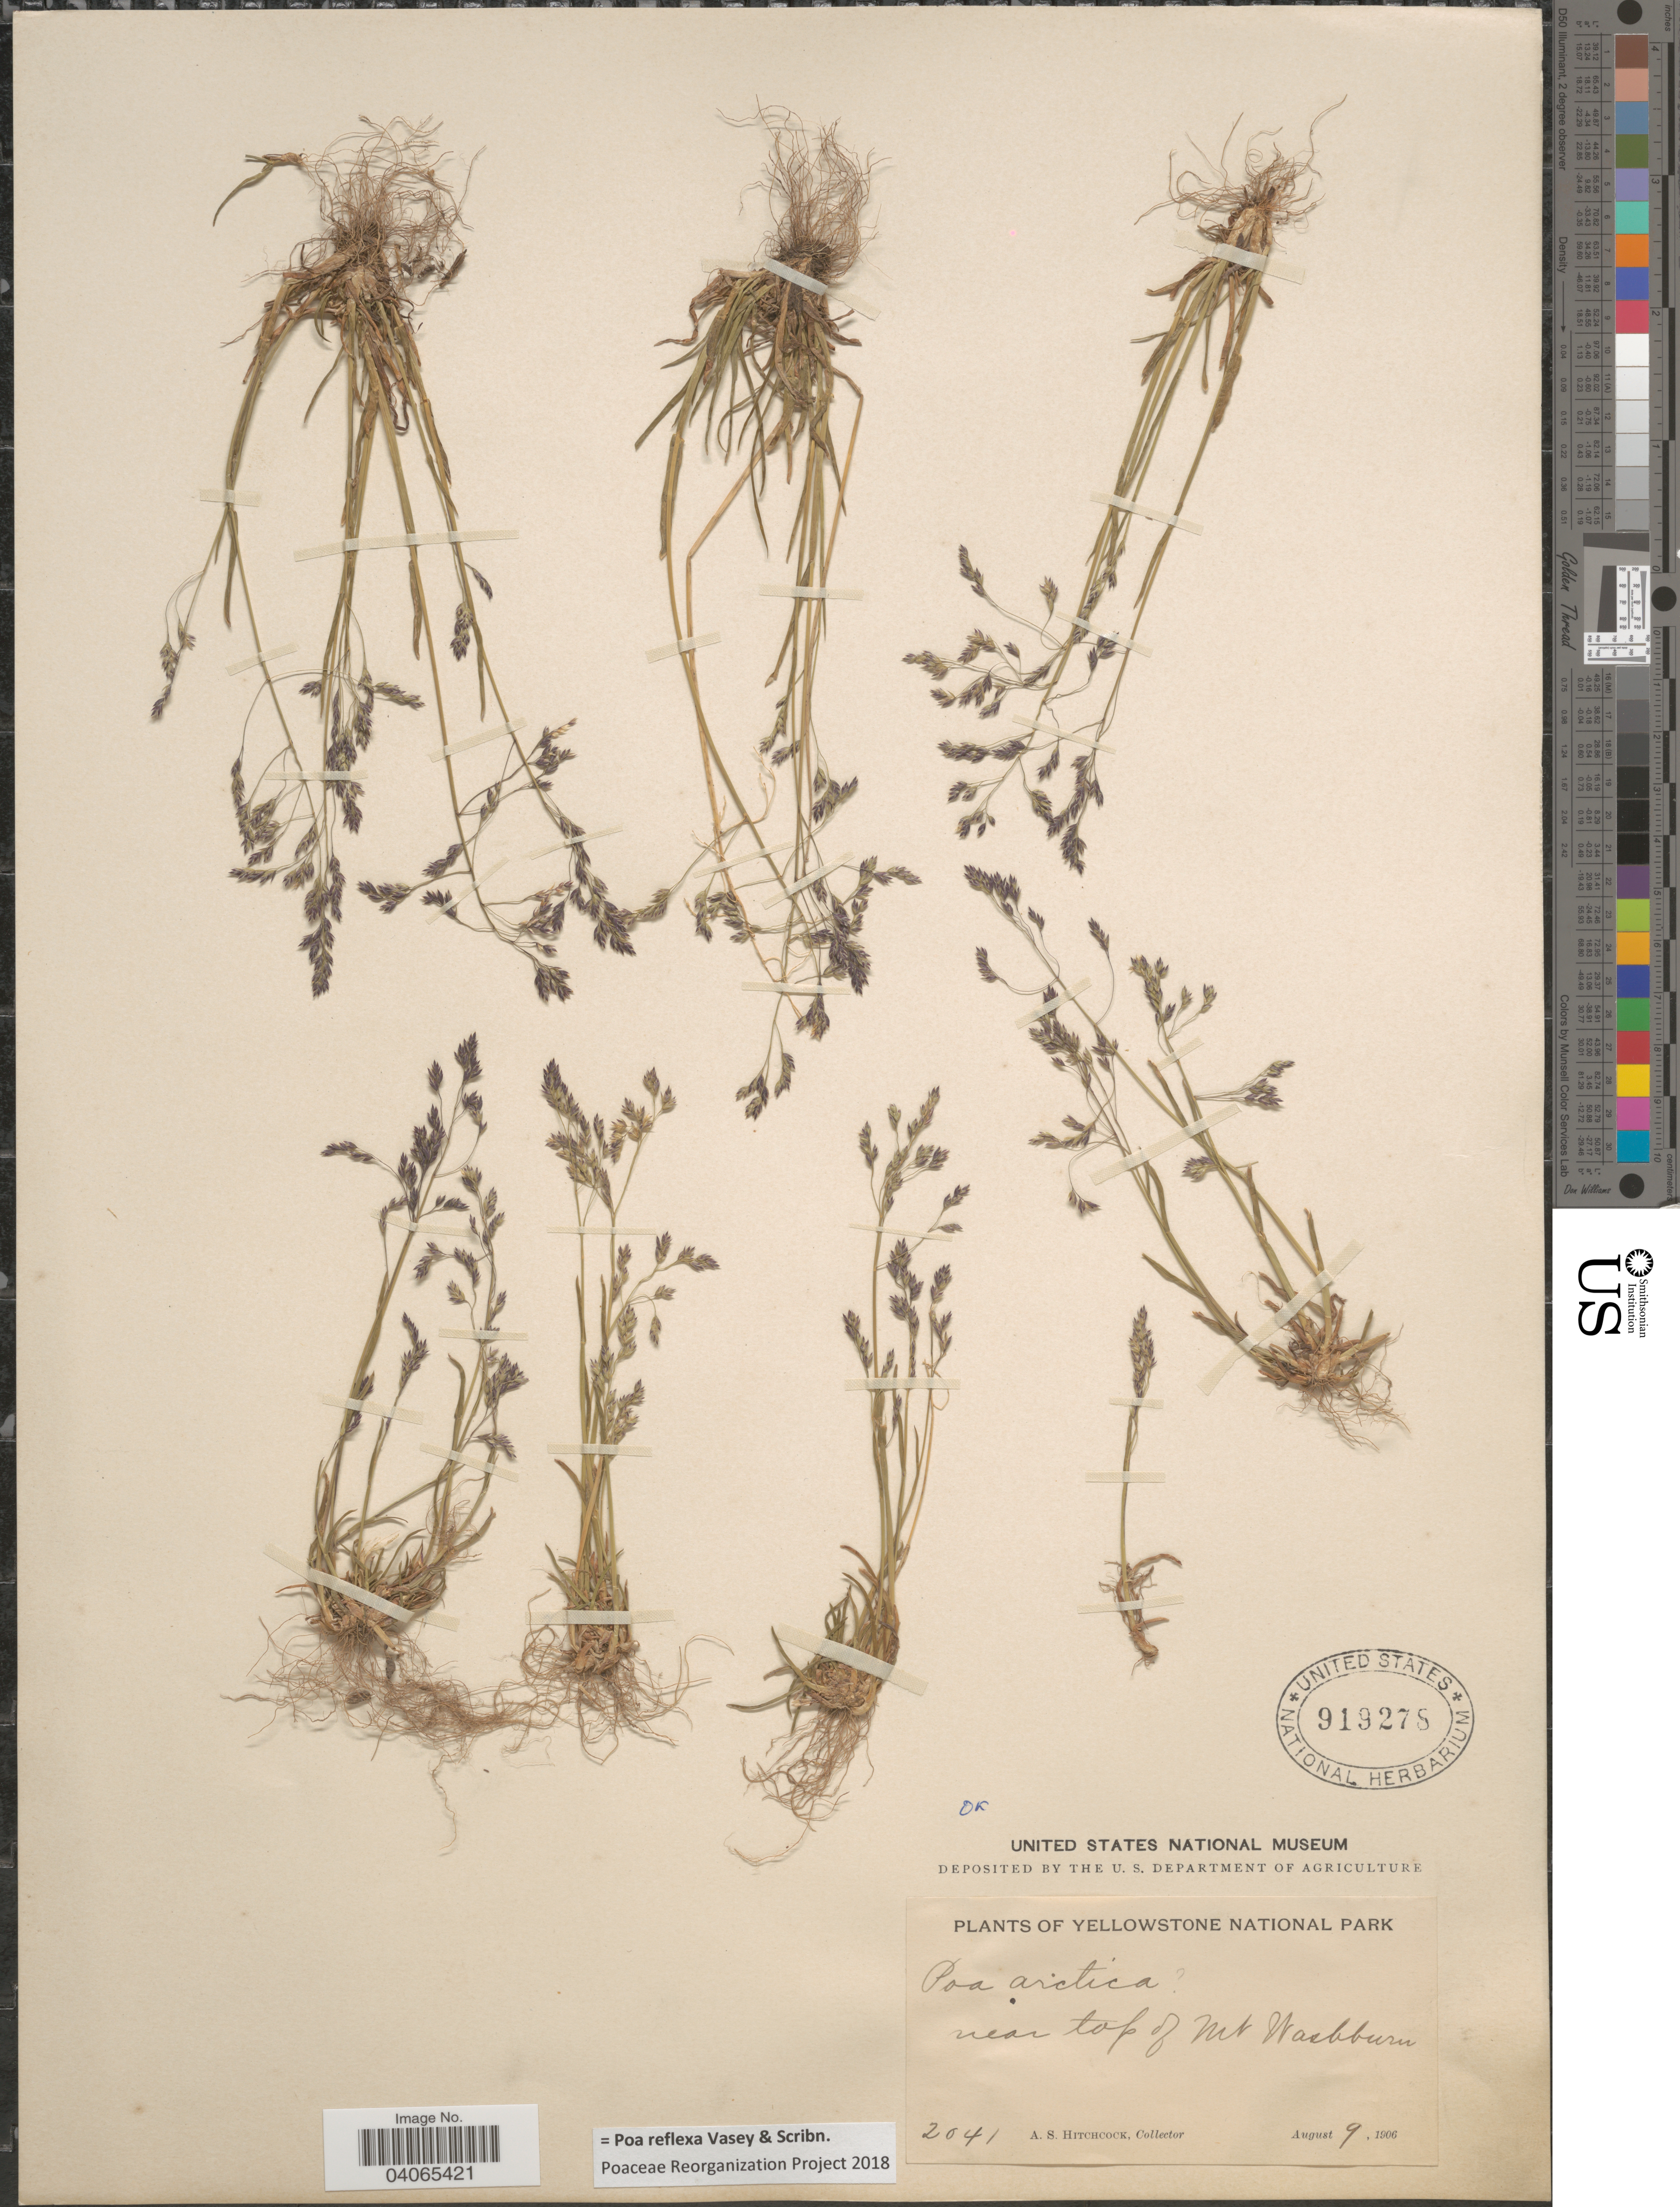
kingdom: Plantae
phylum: Tracheophyta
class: Liliopsida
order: Poales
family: Poaceae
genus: Poa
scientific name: Poa reflexa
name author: Vasey & Scribn.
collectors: A. S. Hitchcock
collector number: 2041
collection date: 1906-08-09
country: United States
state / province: Wyoming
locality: Yellowstone National Park. Near top of Mt Washburn.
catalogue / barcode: US 919278